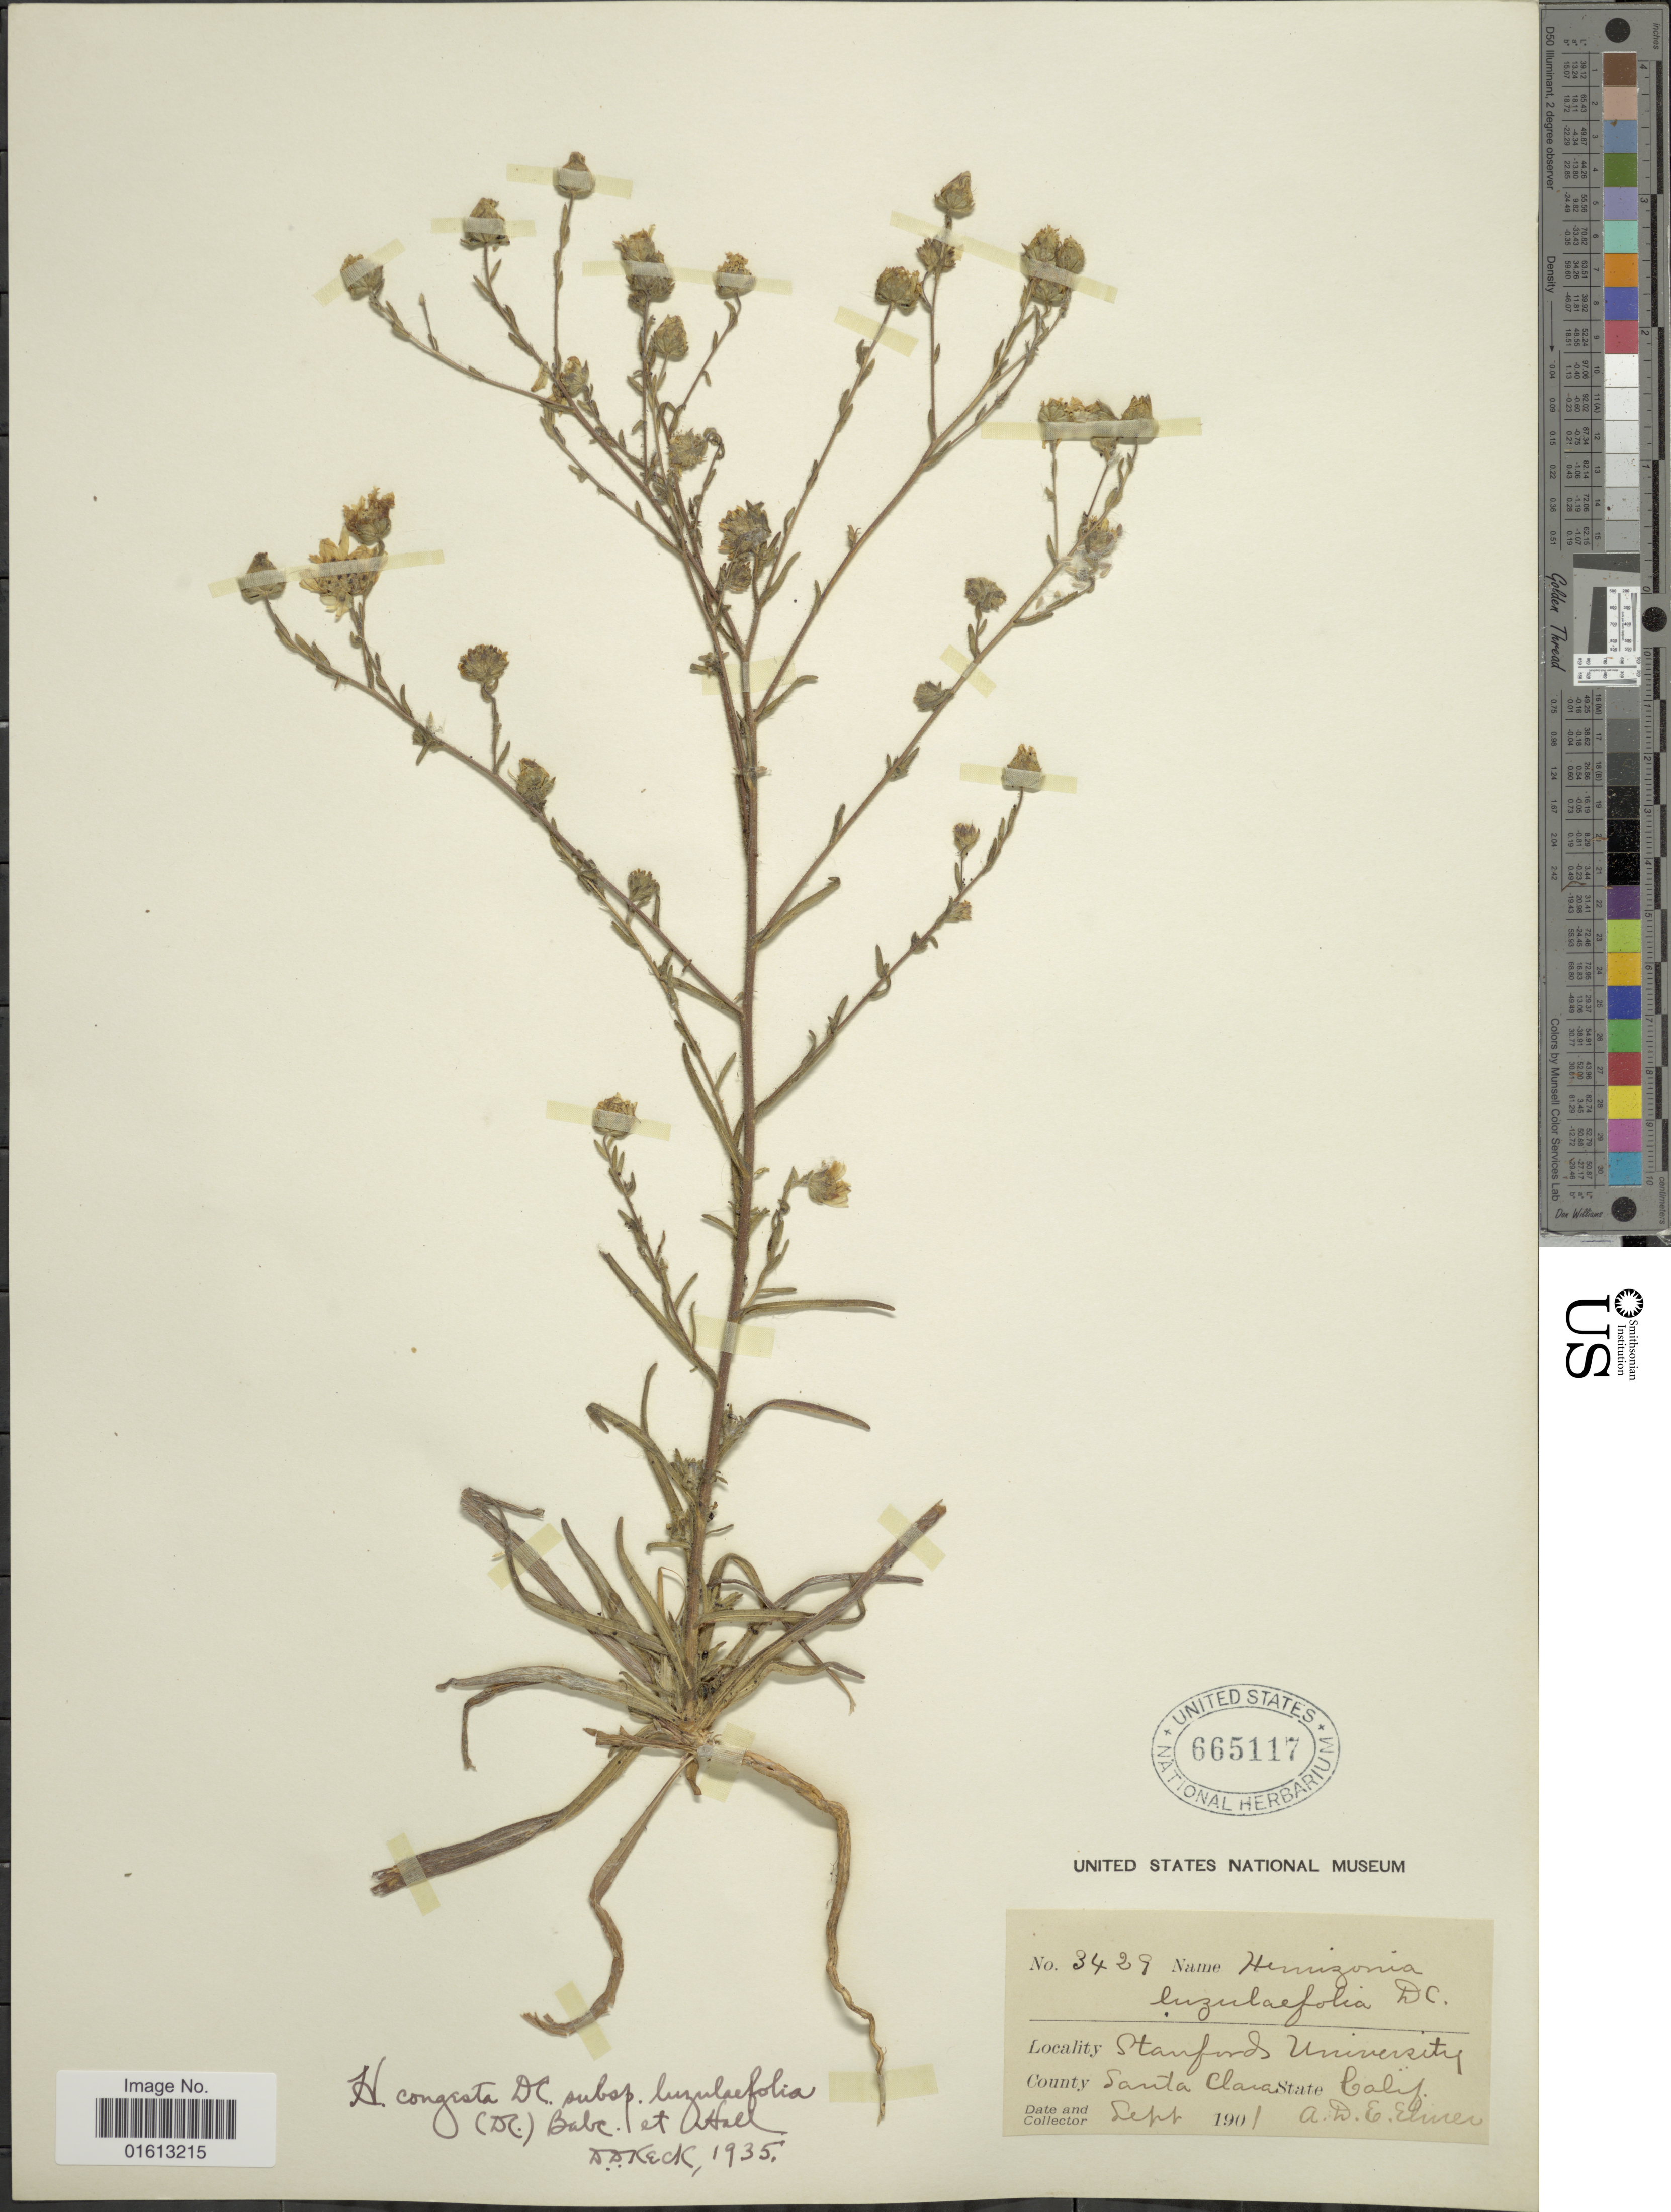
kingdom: Plantae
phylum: Tracheophyta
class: Magnoliopsida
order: Asterales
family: Asteraceae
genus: Hemizonia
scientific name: Hemizonia congesta subsp. luzulaefolia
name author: (DC.) Babc. & H.M. Hall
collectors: A. D. E. Elmer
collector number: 3429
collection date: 1901-09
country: United States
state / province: California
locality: Stanfords University, Santa Clara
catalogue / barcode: US 665117